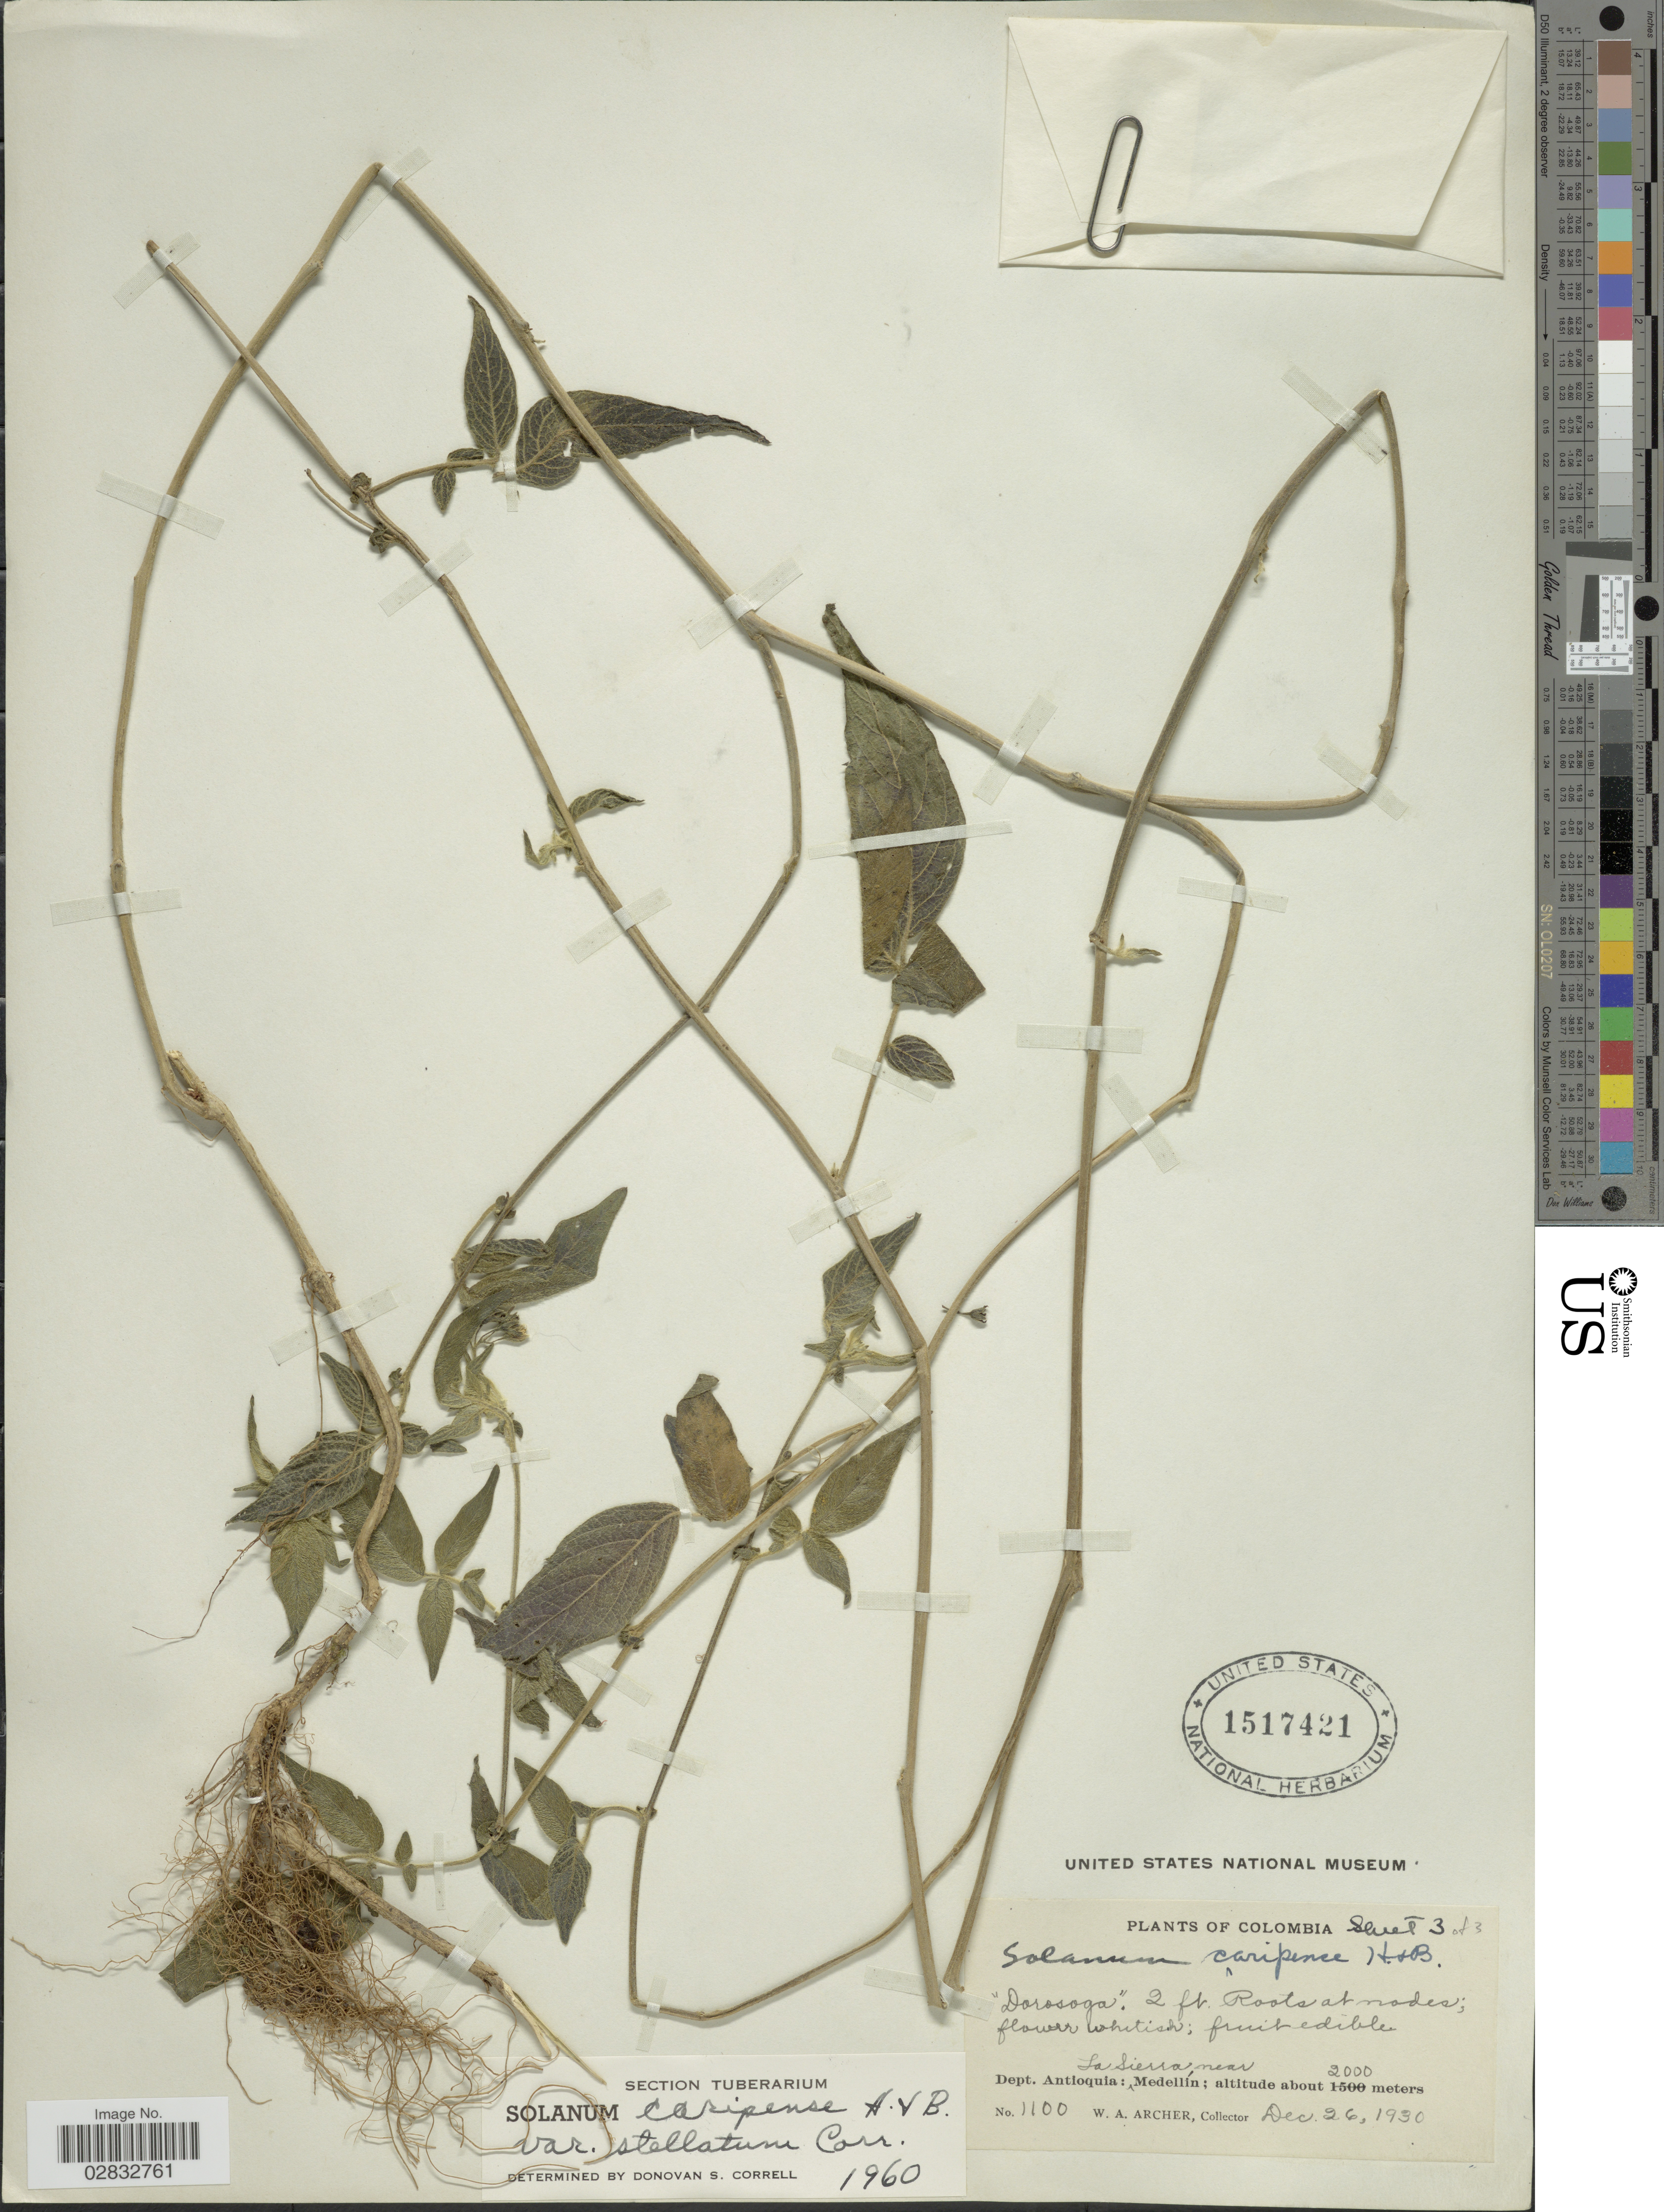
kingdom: Plantae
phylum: Tracheophyta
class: Magnoliopsida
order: Solanales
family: Solanaceae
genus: Solanum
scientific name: Solanum caripense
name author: Humb. & Bonpl. ex Dunal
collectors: W. A. Archer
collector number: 1100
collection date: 1930-12-26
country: Colombia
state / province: Antioquia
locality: Dept. Antioquia: La Sierra, near Medellín.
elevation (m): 2000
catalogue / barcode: US 1517421